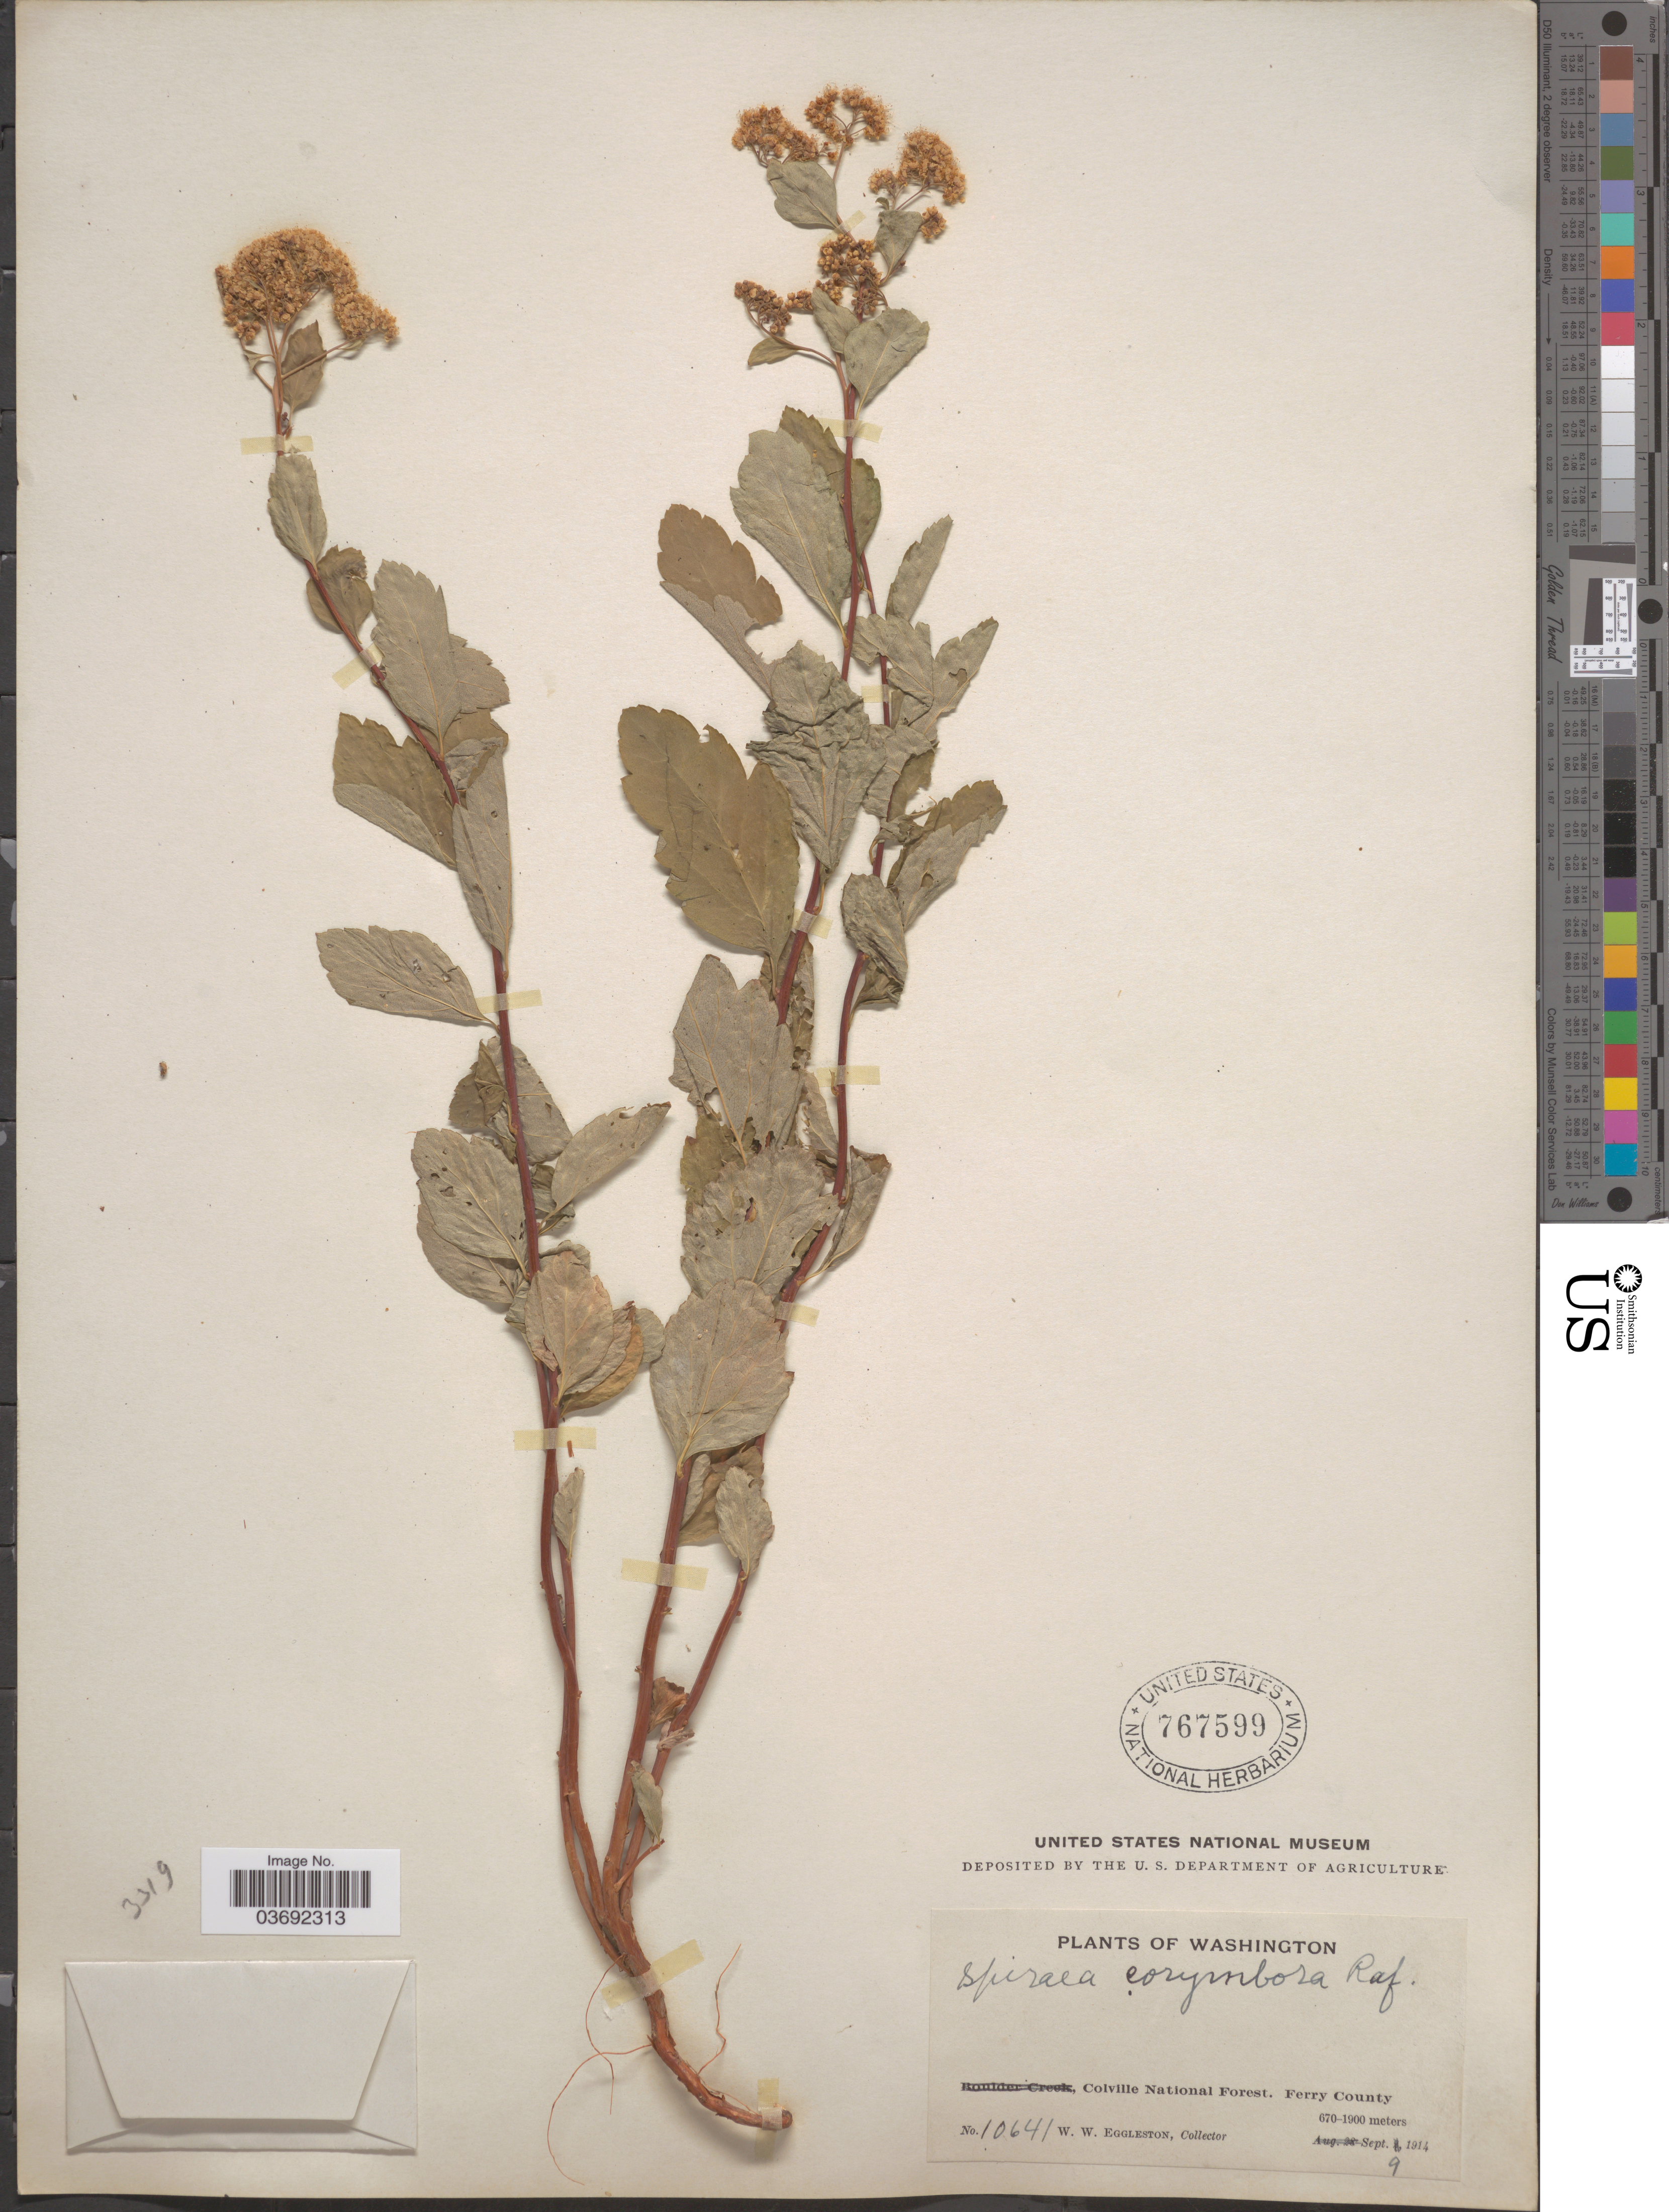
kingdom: Plantae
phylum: Tracheophyta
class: Magnoliopsida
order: Rosales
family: Rosaceae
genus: Spiraea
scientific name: Spiraea corymbosa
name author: Raf.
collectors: W. W. Eggleston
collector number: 10641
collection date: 1914-09-09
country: United States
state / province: Washington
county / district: Ferry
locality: Colville National Forest. Ferry County.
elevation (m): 670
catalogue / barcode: US 767599